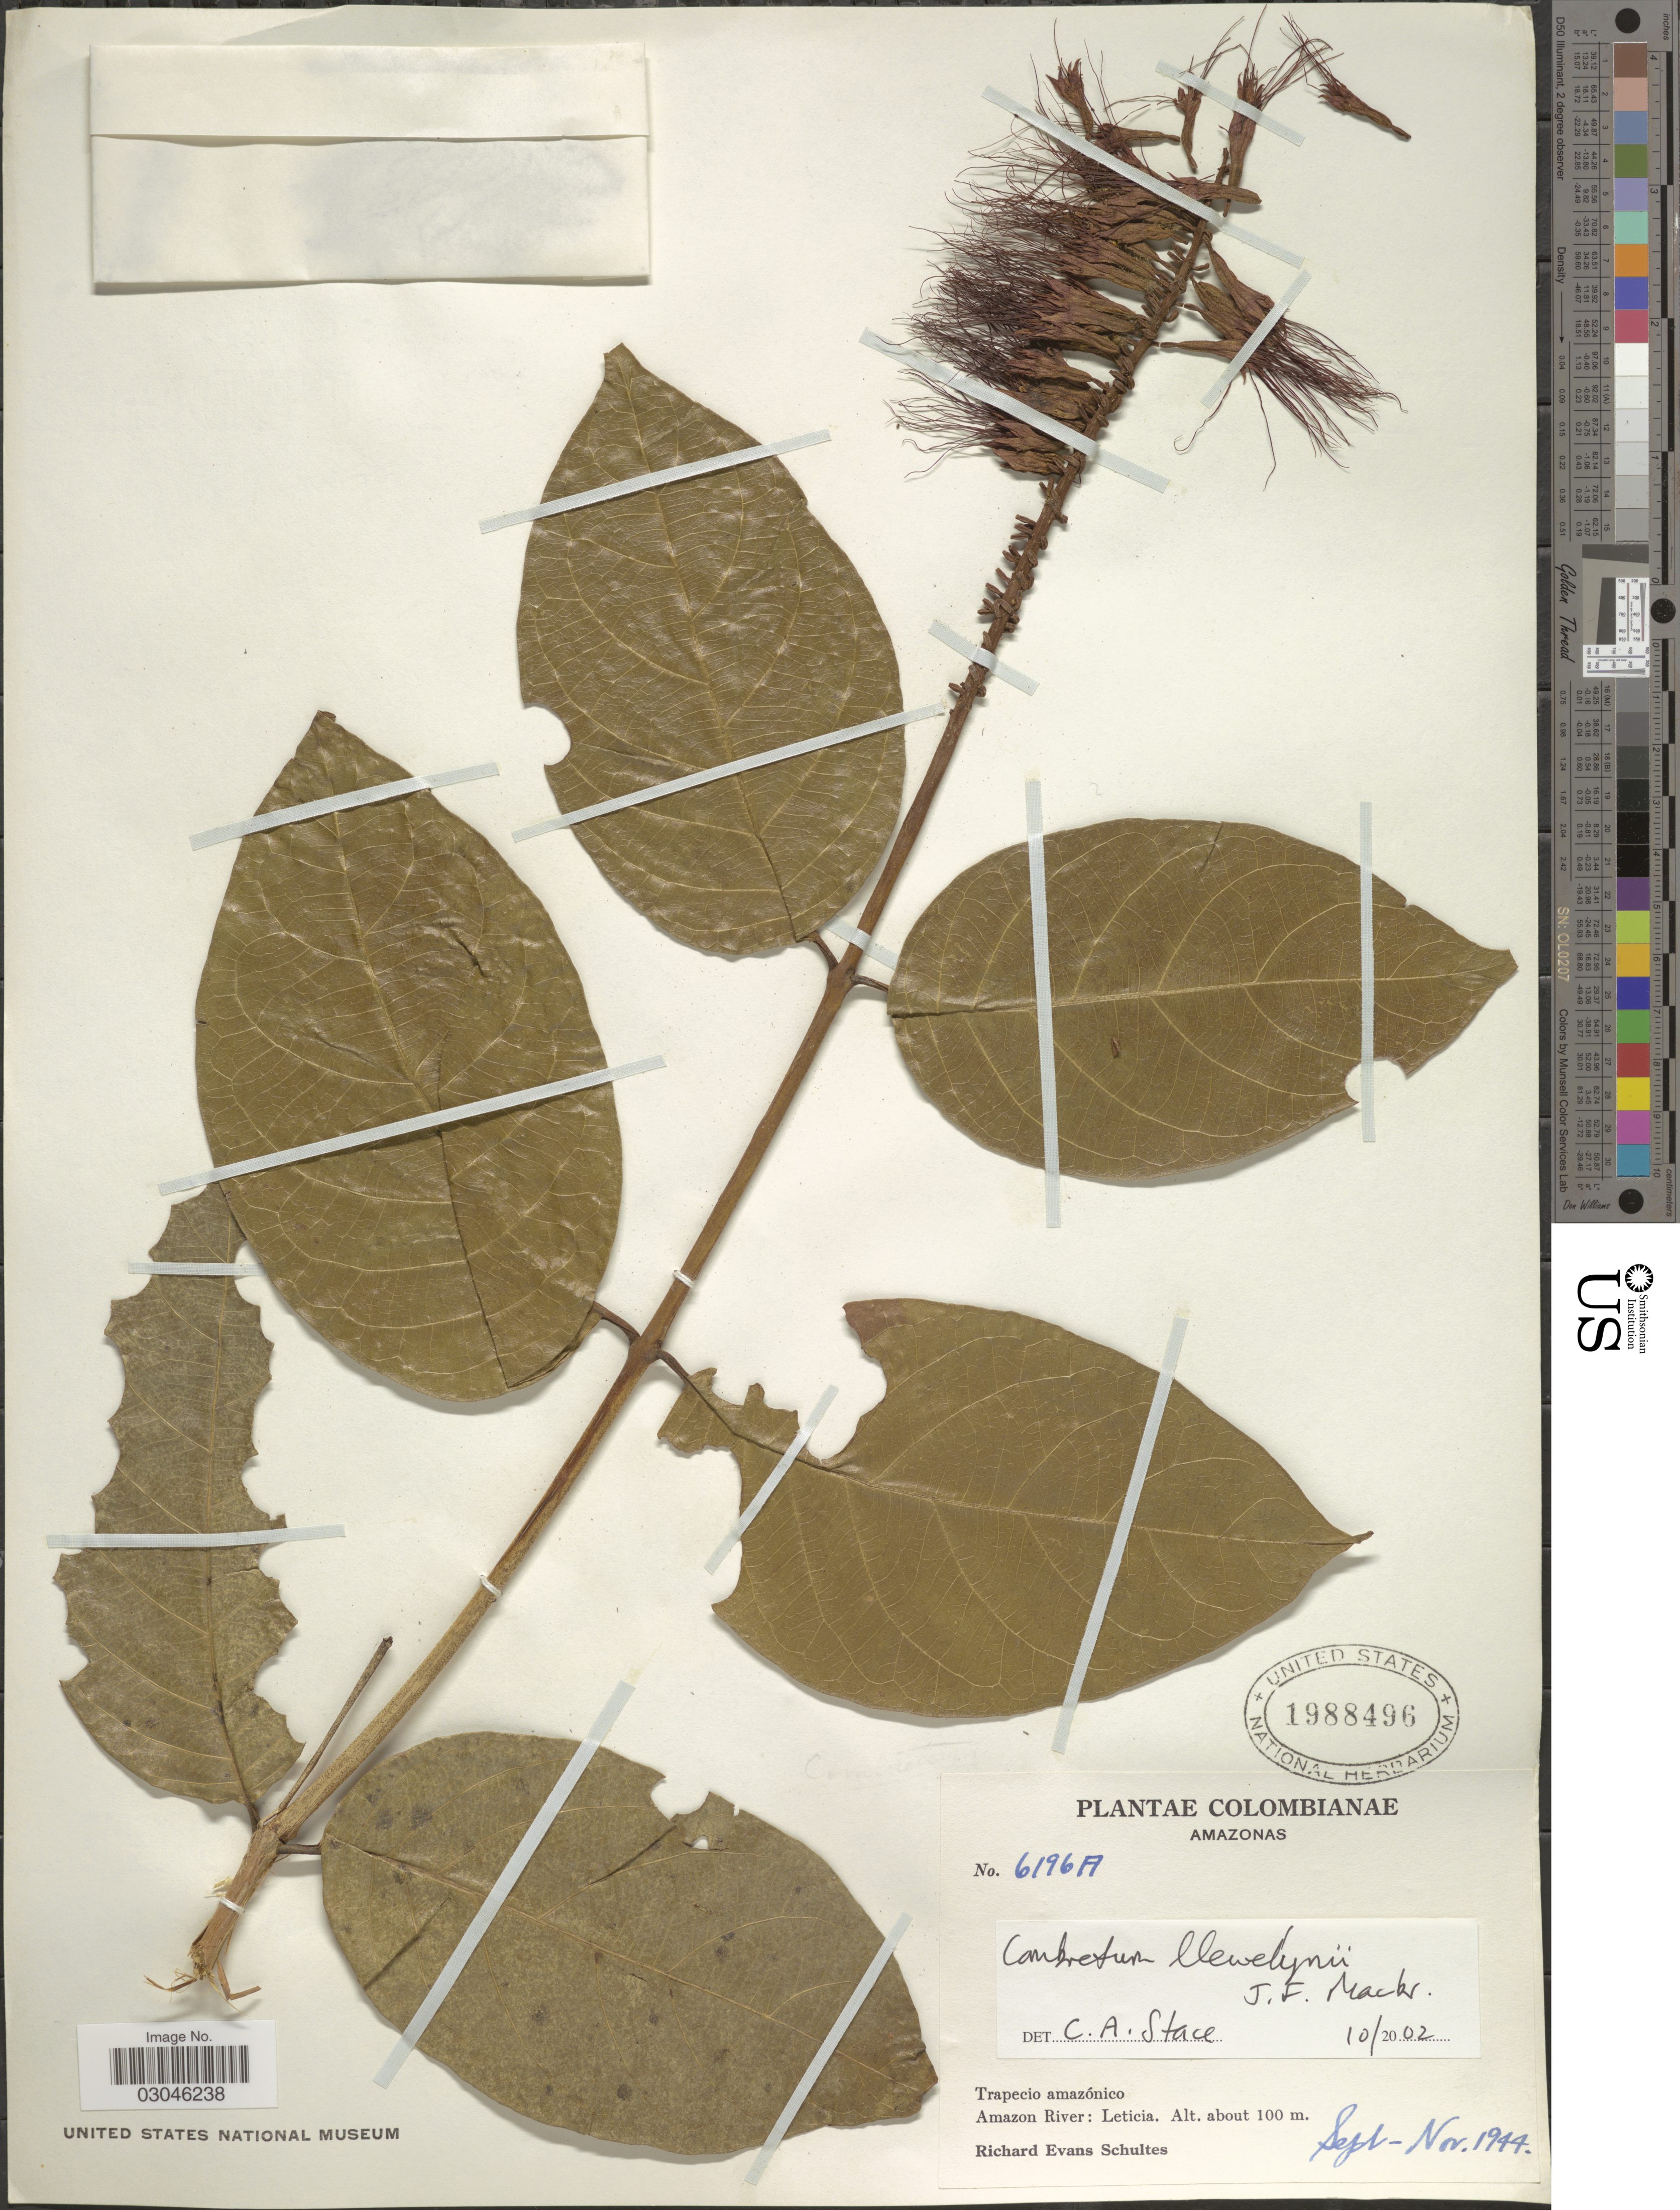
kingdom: Plantae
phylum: Tracheophyta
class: Magnoliopsida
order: Myrtales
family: Combretaceae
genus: Combretum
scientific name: Combretum llewelynii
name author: J.F. Macbr.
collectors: R. E. Schultes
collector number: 6196A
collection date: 1944-09/1944-11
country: Colombia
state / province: Amazônas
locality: Trapecio amazónico. Amazon River: Leticia.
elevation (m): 100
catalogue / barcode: US 1988496